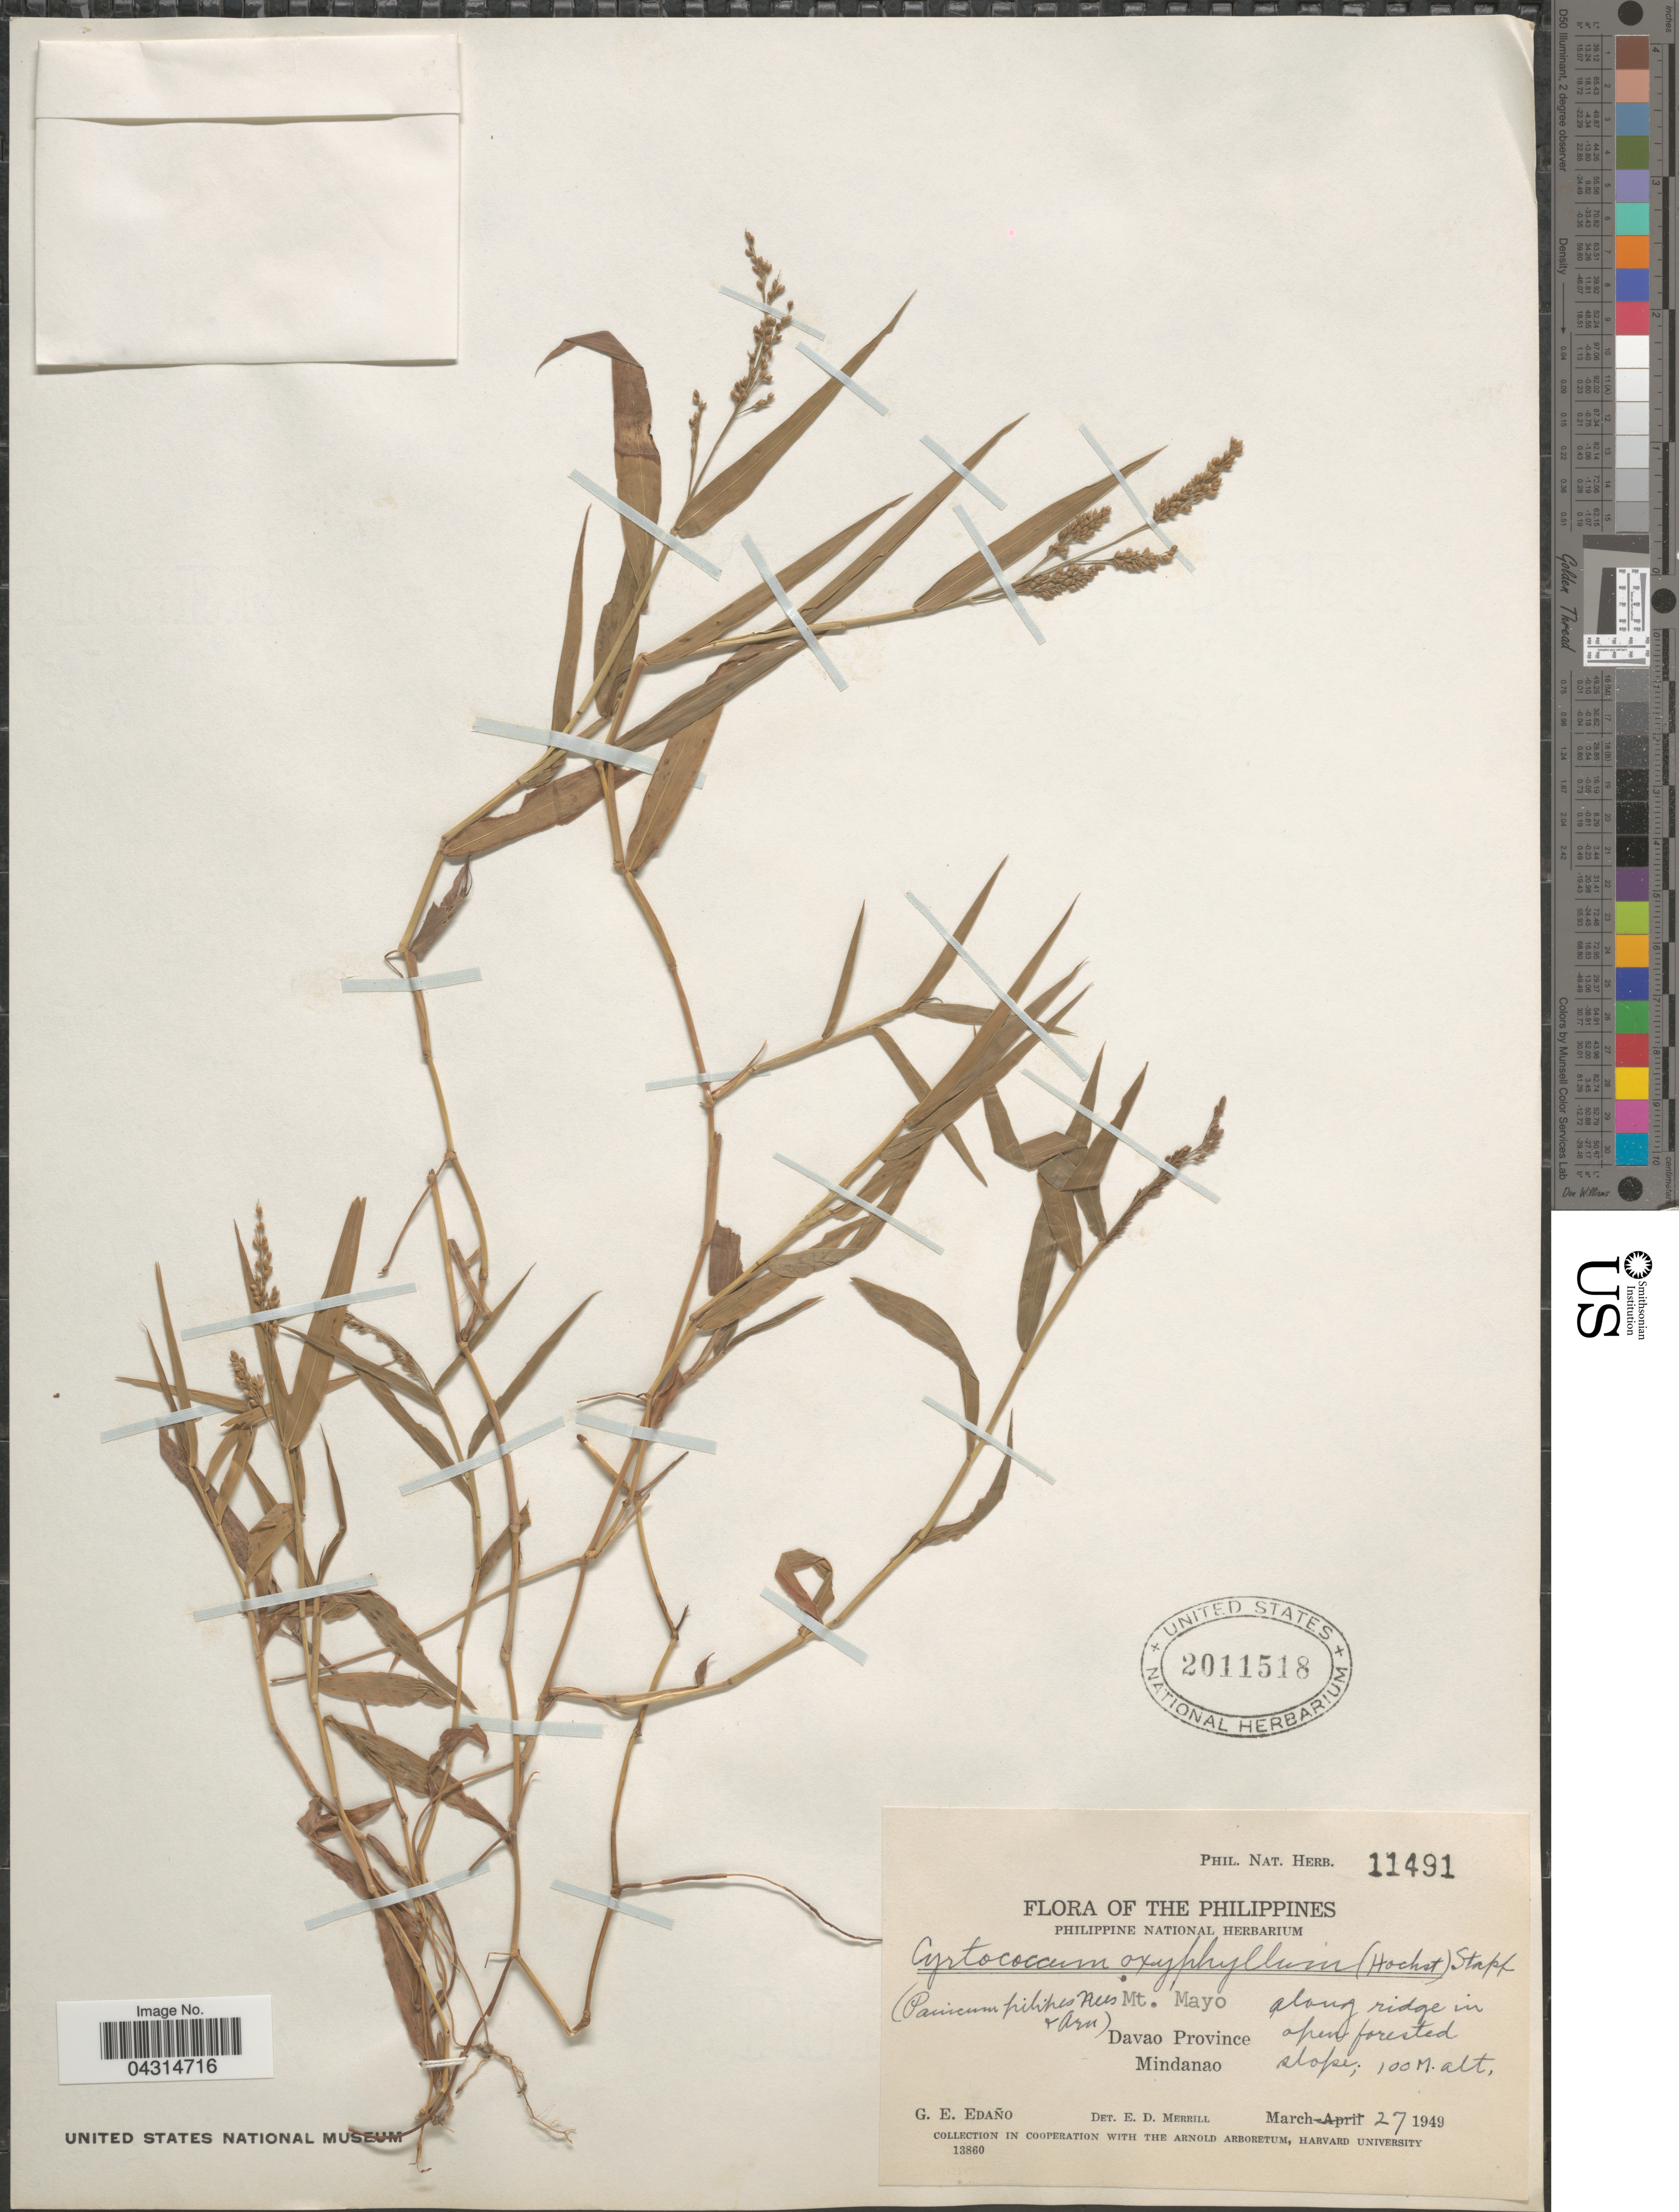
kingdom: Plantae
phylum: Tracheophyta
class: Liliopsida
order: Poales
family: Poaceae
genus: Cyrtococcum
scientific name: Cyrtococcum oxyphyllum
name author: (Steud.) Stapf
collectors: G. E. Edaño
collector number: Phil. Nat. Herb. 11491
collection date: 1949-03-27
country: Philippines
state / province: Davao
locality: Mt. Mayo, along ridge in open forested slope. Davao Province. Mindanao.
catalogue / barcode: US 2011518